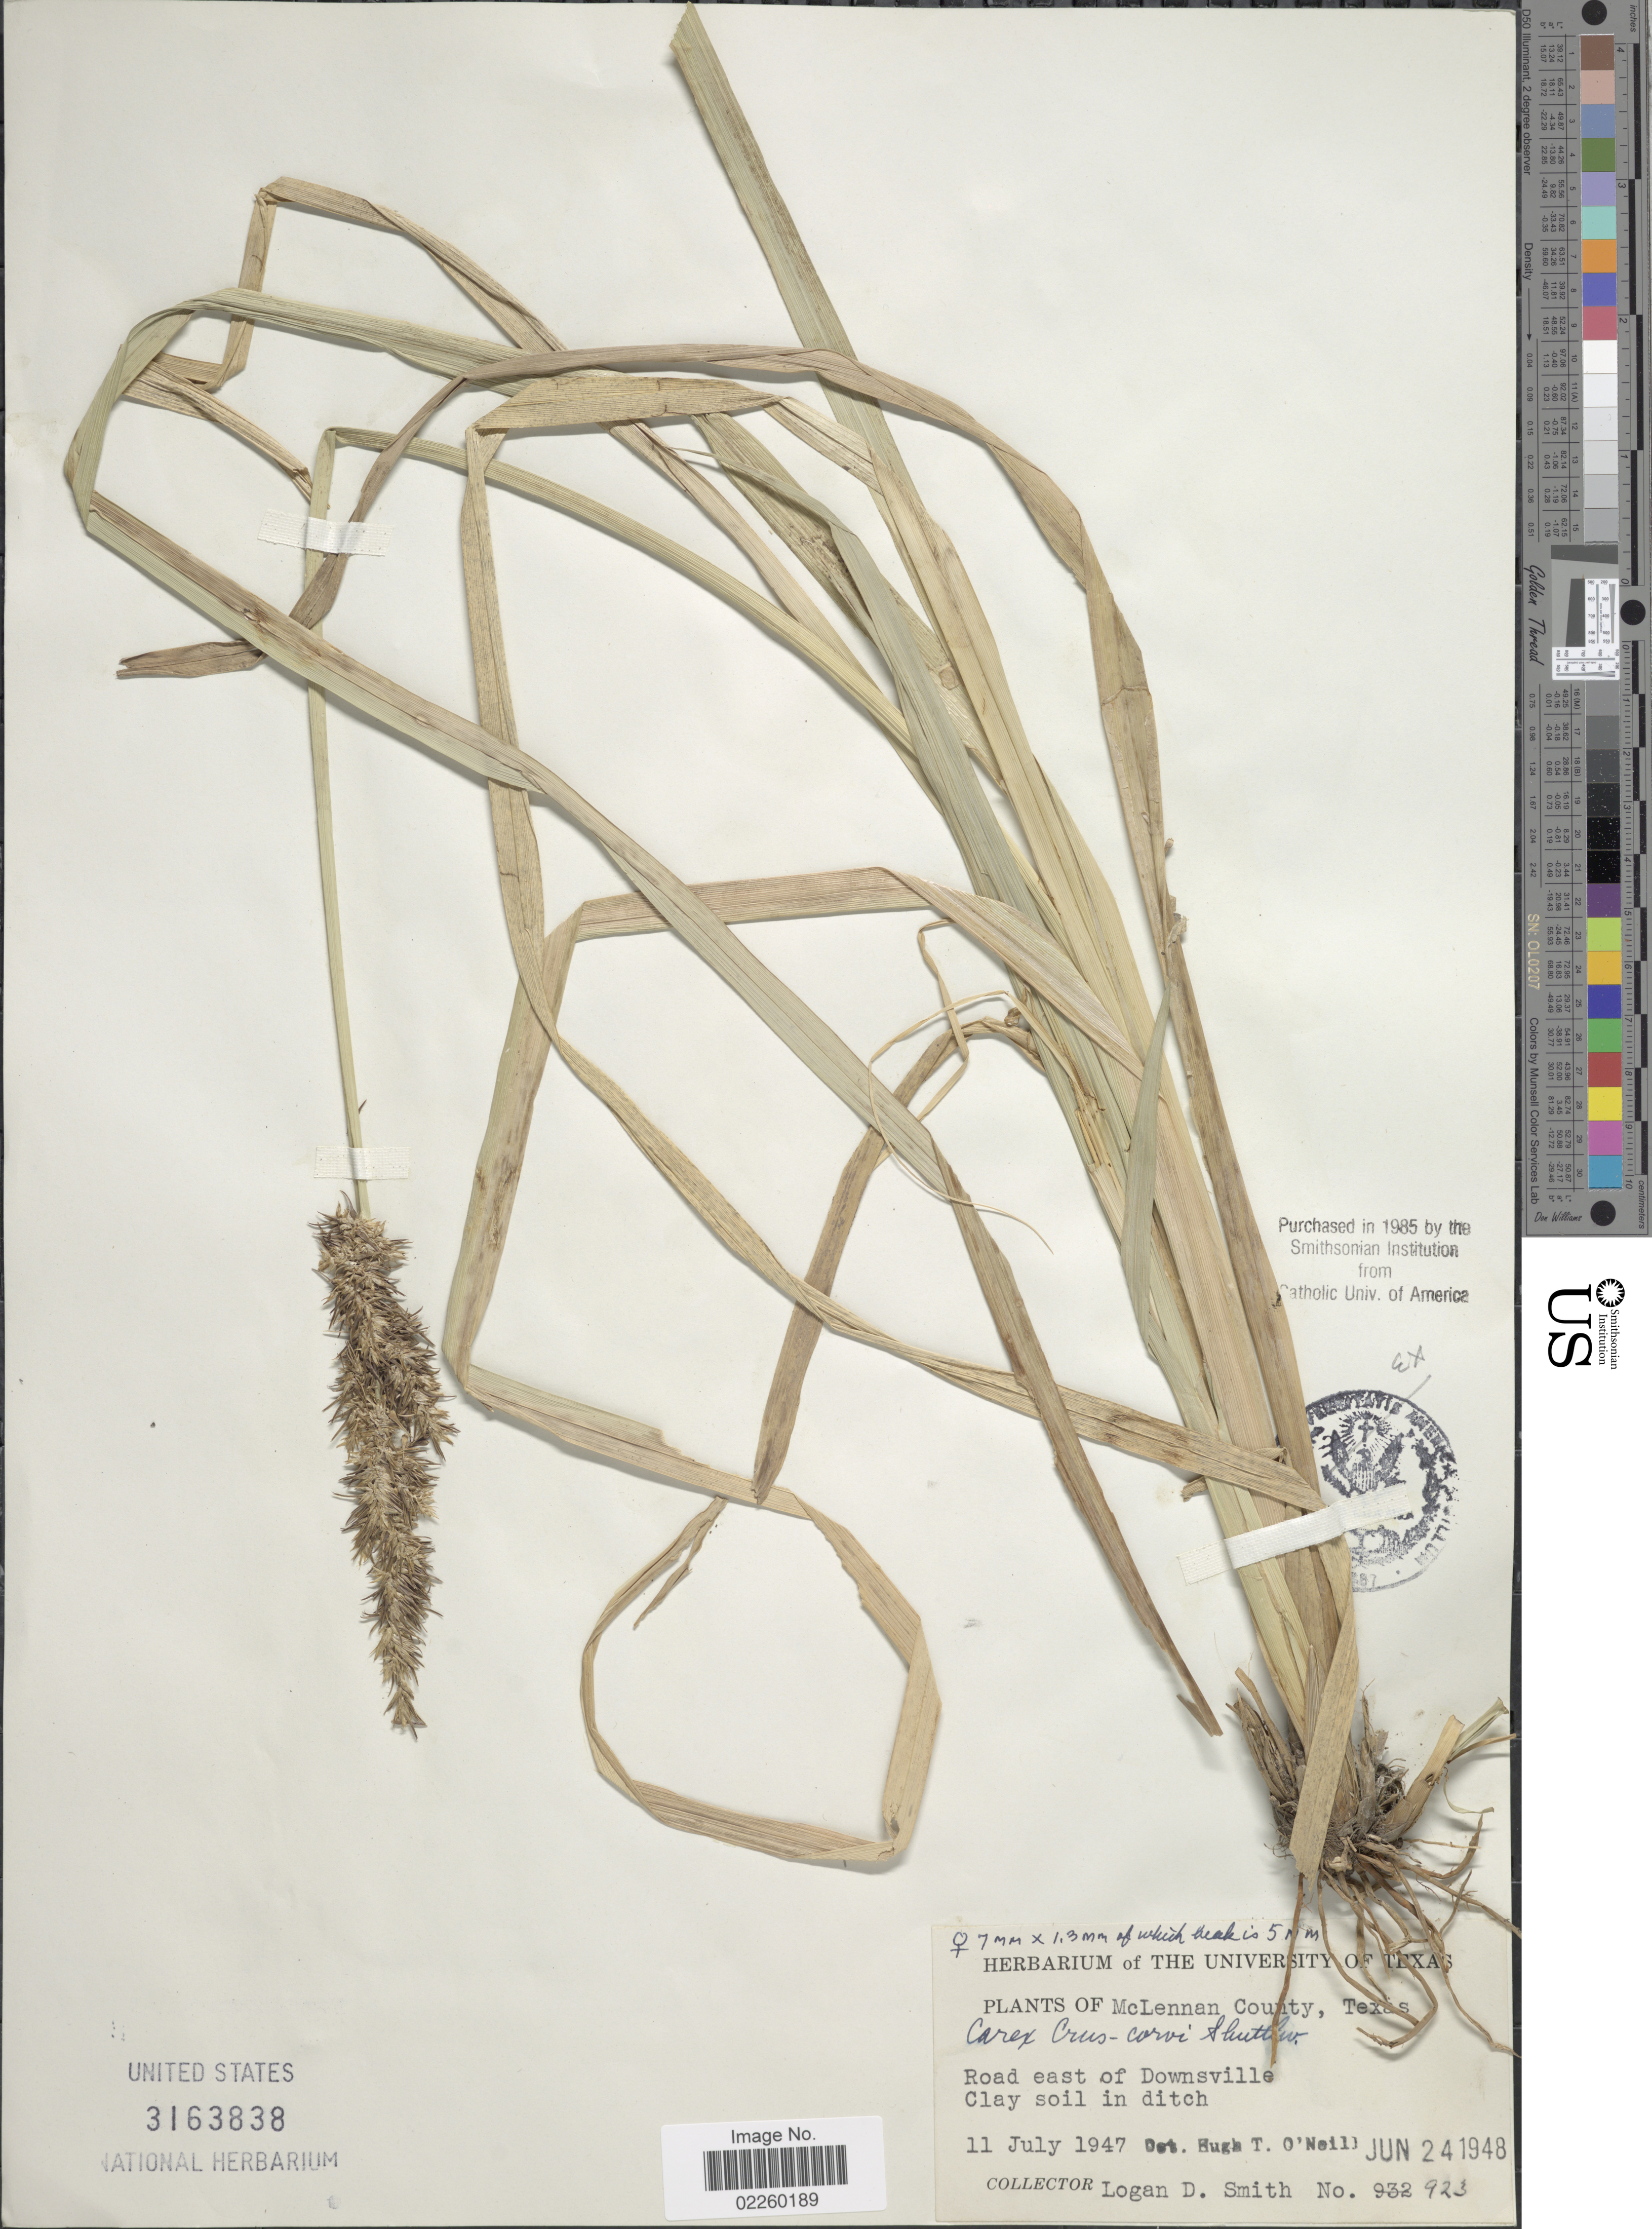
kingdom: Plantae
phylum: Tracheophyta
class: Liliopsida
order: Poales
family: Cyperaceae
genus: Carex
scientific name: Carex crus-corvi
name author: Shuttlew. ex Kunze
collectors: L. Smith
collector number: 923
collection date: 1947-07-11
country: United States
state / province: Texas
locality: McLennan County. Road east of Downsville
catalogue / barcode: US 3163838